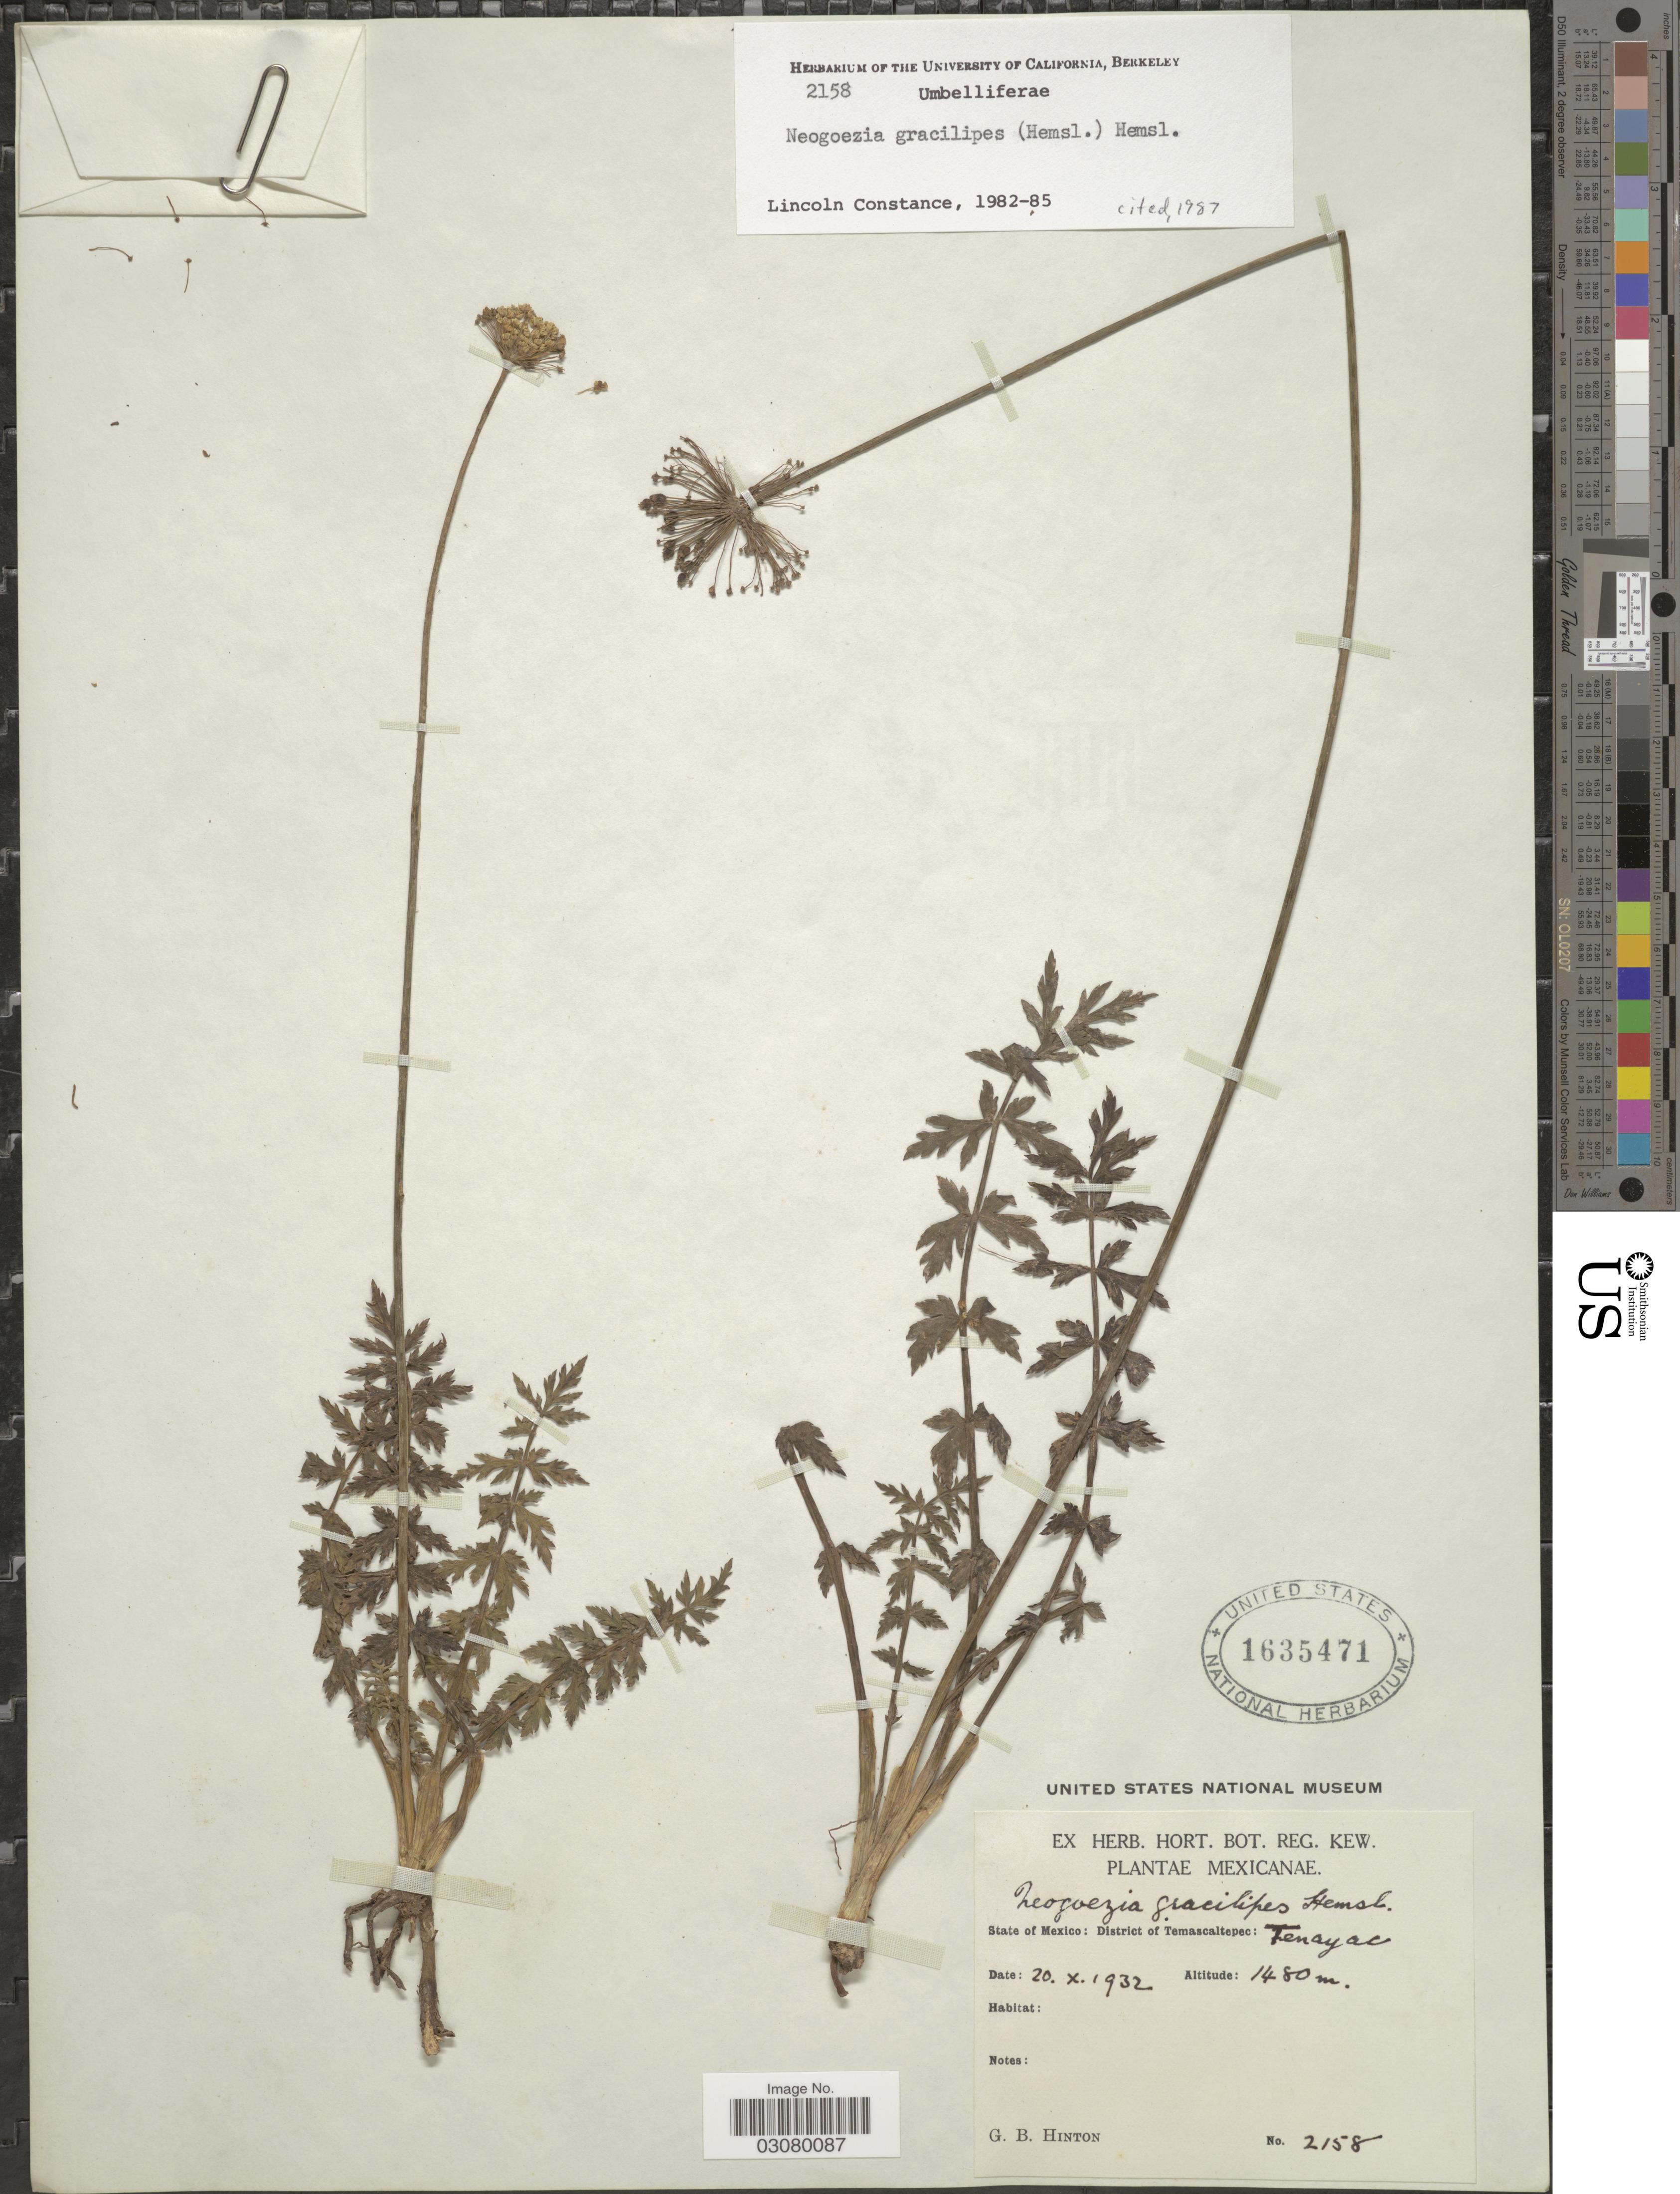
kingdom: Plantae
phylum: Tracheophyta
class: Magnoliopsida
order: Apiales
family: Apiaceae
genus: Neogoezia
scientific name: Neogoezia gracilipes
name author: (Hemsl.) Hemsl.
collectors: G. B. Hinton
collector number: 2158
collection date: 1932-10-20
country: Mexico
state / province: México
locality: District of Temascaltepec: Tenayac.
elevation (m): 1480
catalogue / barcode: US 1635471